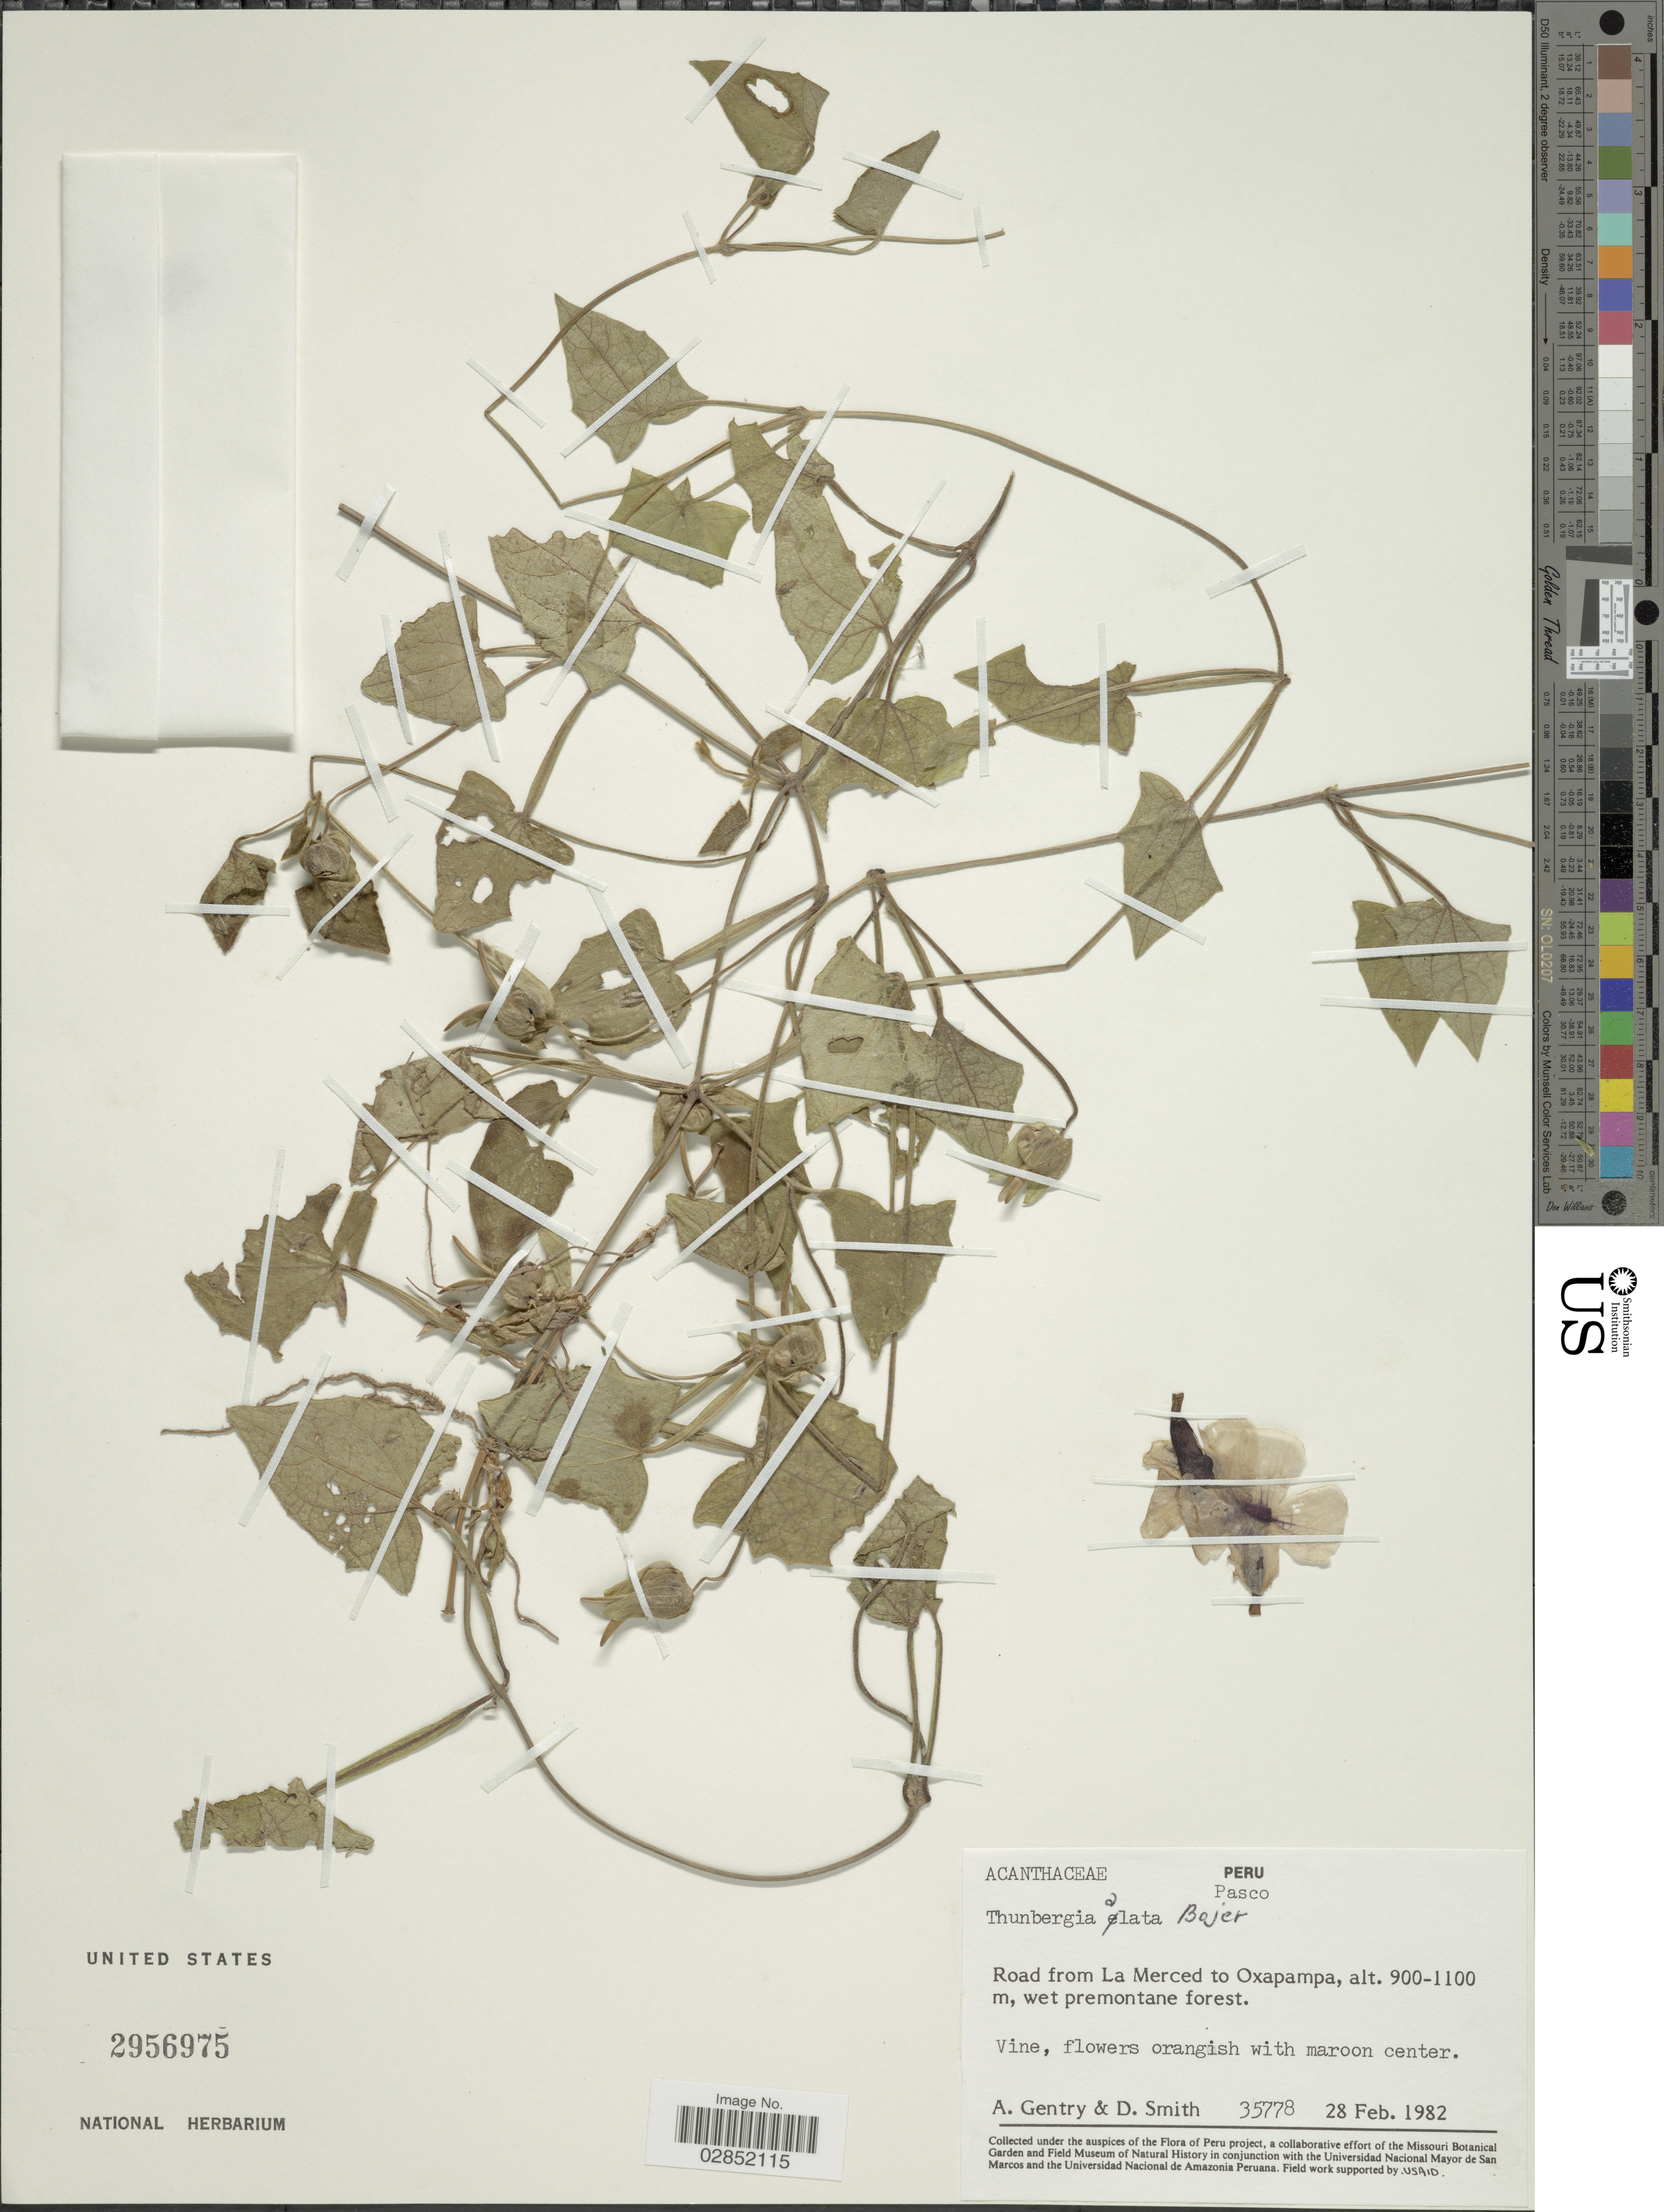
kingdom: Plantae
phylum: Tracheophyta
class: Magnoliopsida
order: Lamiales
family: Acanthaceae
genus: Thunbergia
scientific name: Thunbergia alata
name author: Bojer ex Sims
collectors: A. H. Gentry & D. Smith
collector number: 35778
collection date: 1982-02-28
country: Peru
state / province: Pasco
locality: Road from La Merced to Oxapampa.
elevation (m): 900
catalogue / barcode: US 2956975